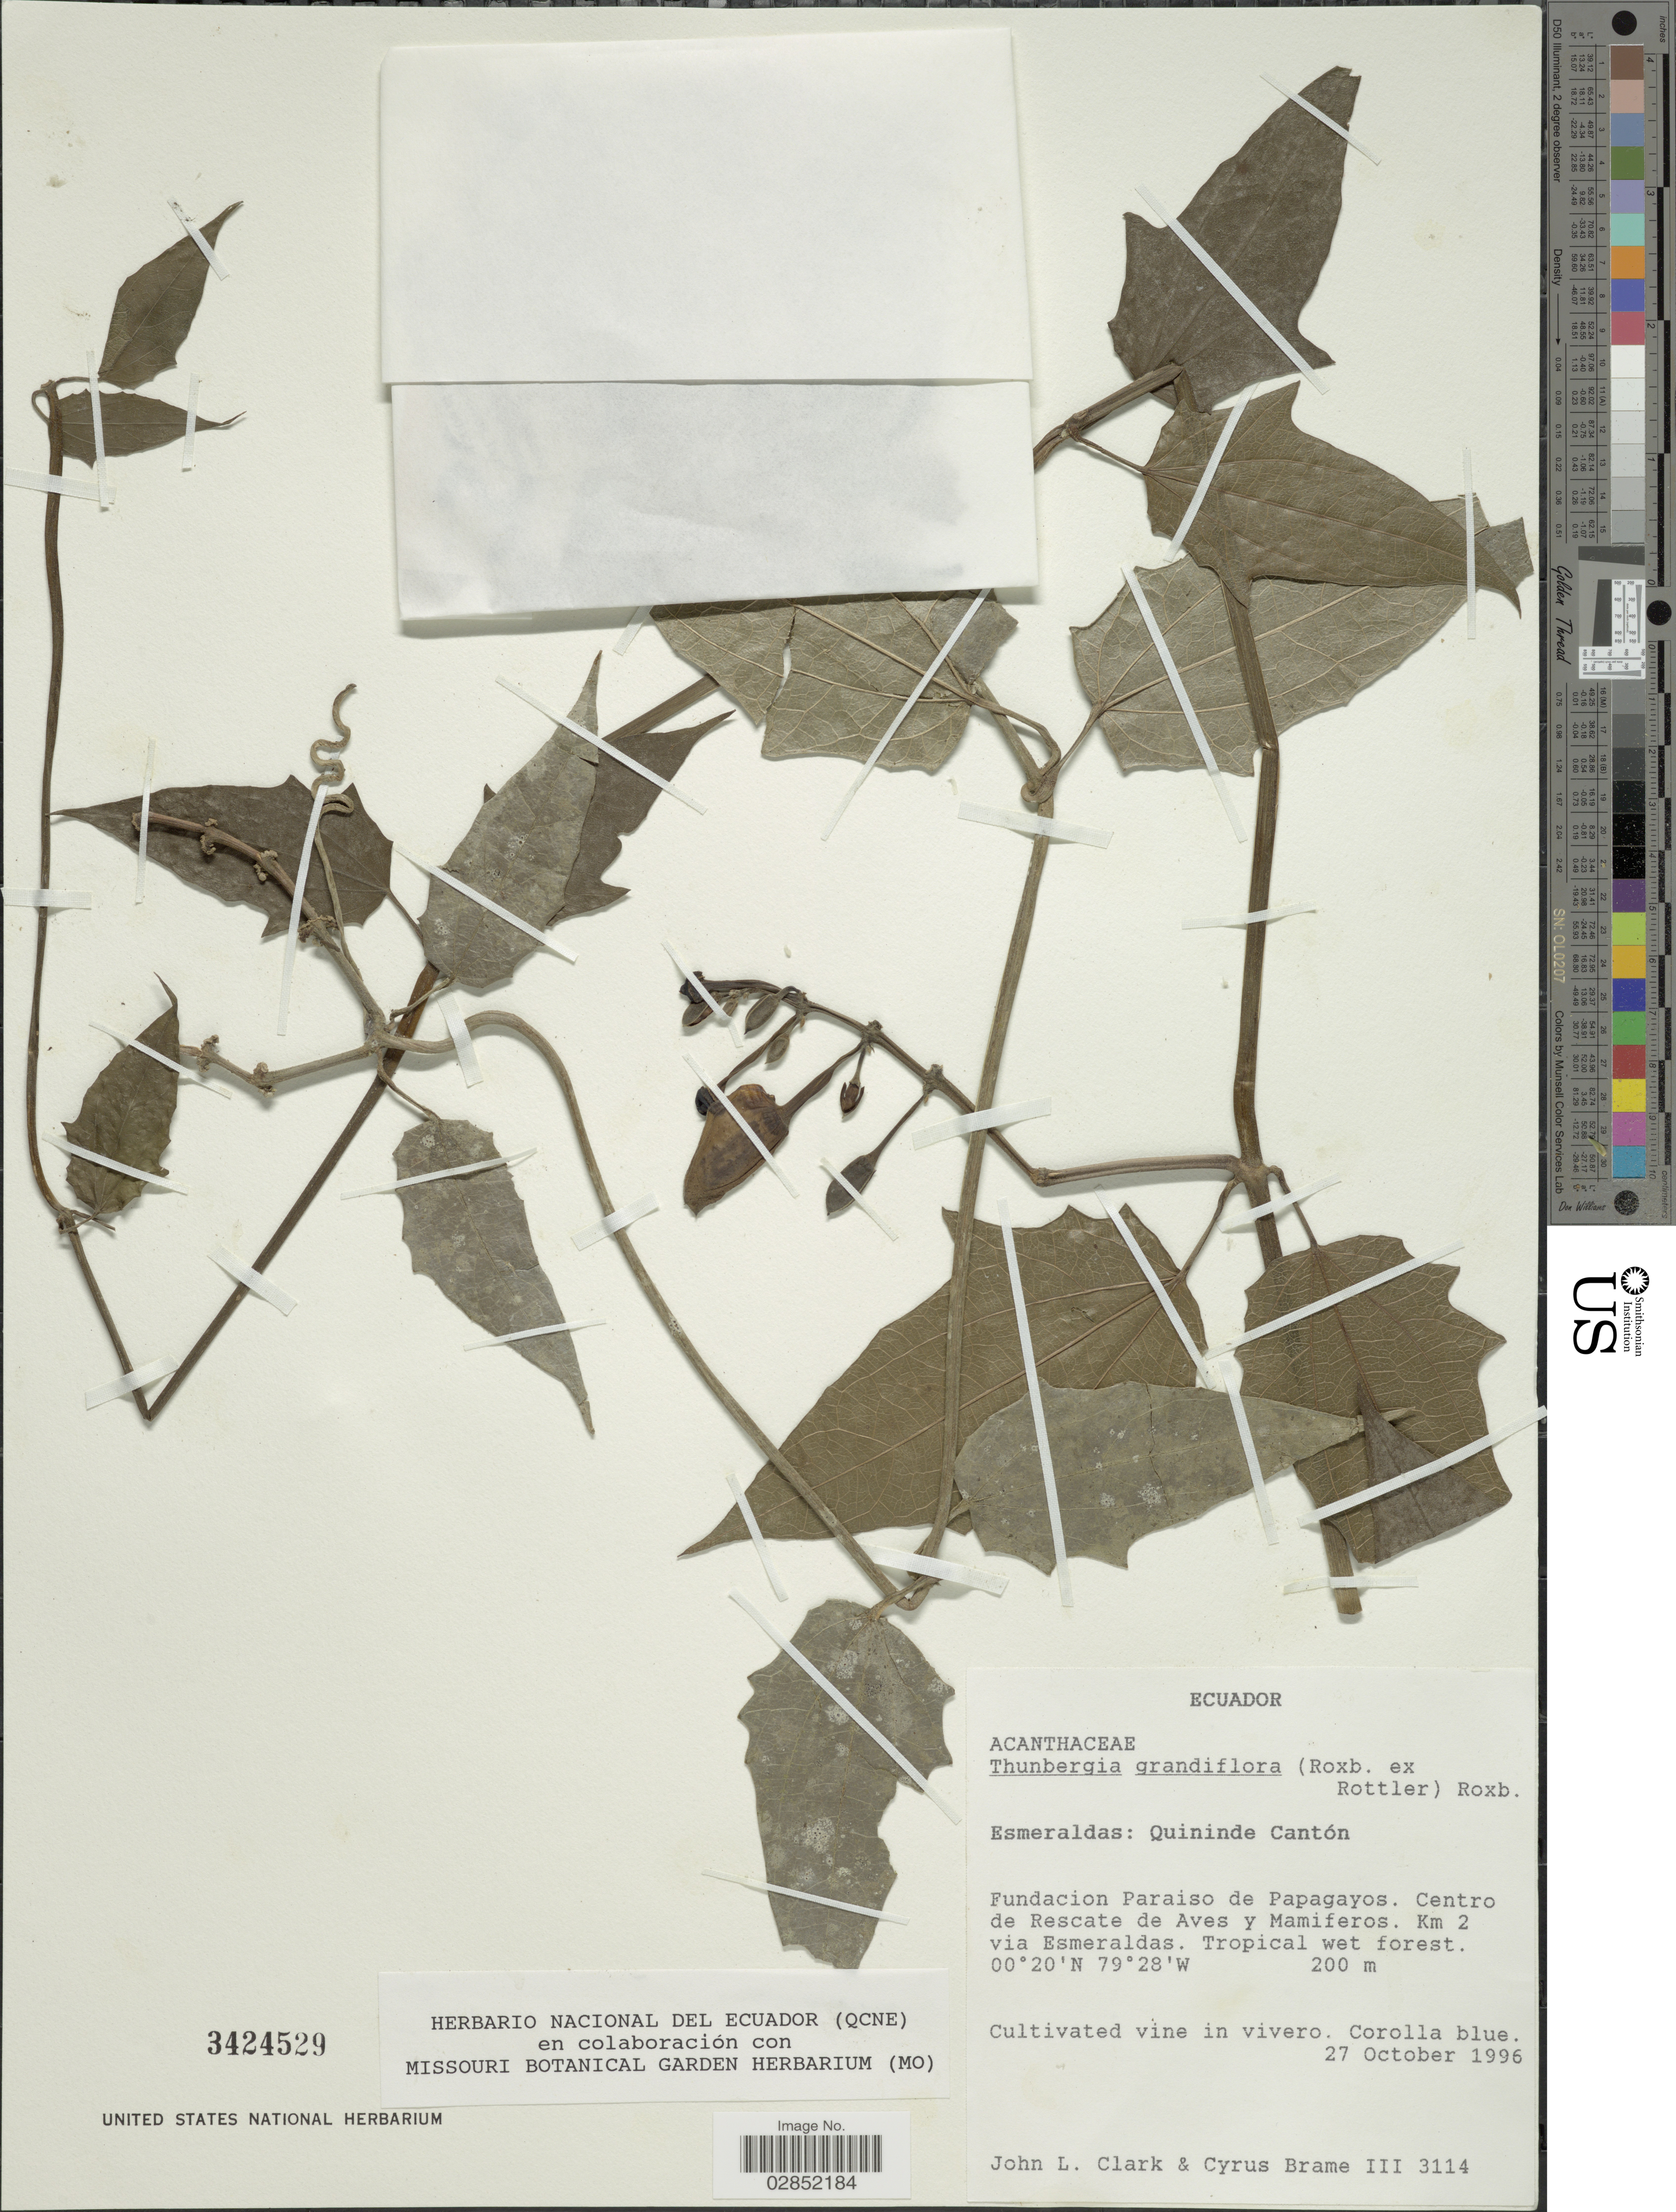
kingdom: Plantae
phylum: Tracheophyta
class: Magnoliopsida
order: Lamiales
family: Acanthaceae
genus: Thunbergia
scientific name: Thunbergia grandiflora 'Alba'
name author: (Roxb. ex Rottler) Roxb.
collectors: J. L. Clark & C. Brame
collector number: III3114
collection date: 1996-10-27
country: Ecuador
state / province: Esmeraldas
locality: Quininde Cantón. Fundacion Paraiso de Papagayos. Centro de Rescate de Aves y Mamiferos. Km 2 via Esmeraldas.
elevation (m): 200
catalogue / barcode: US 3424529